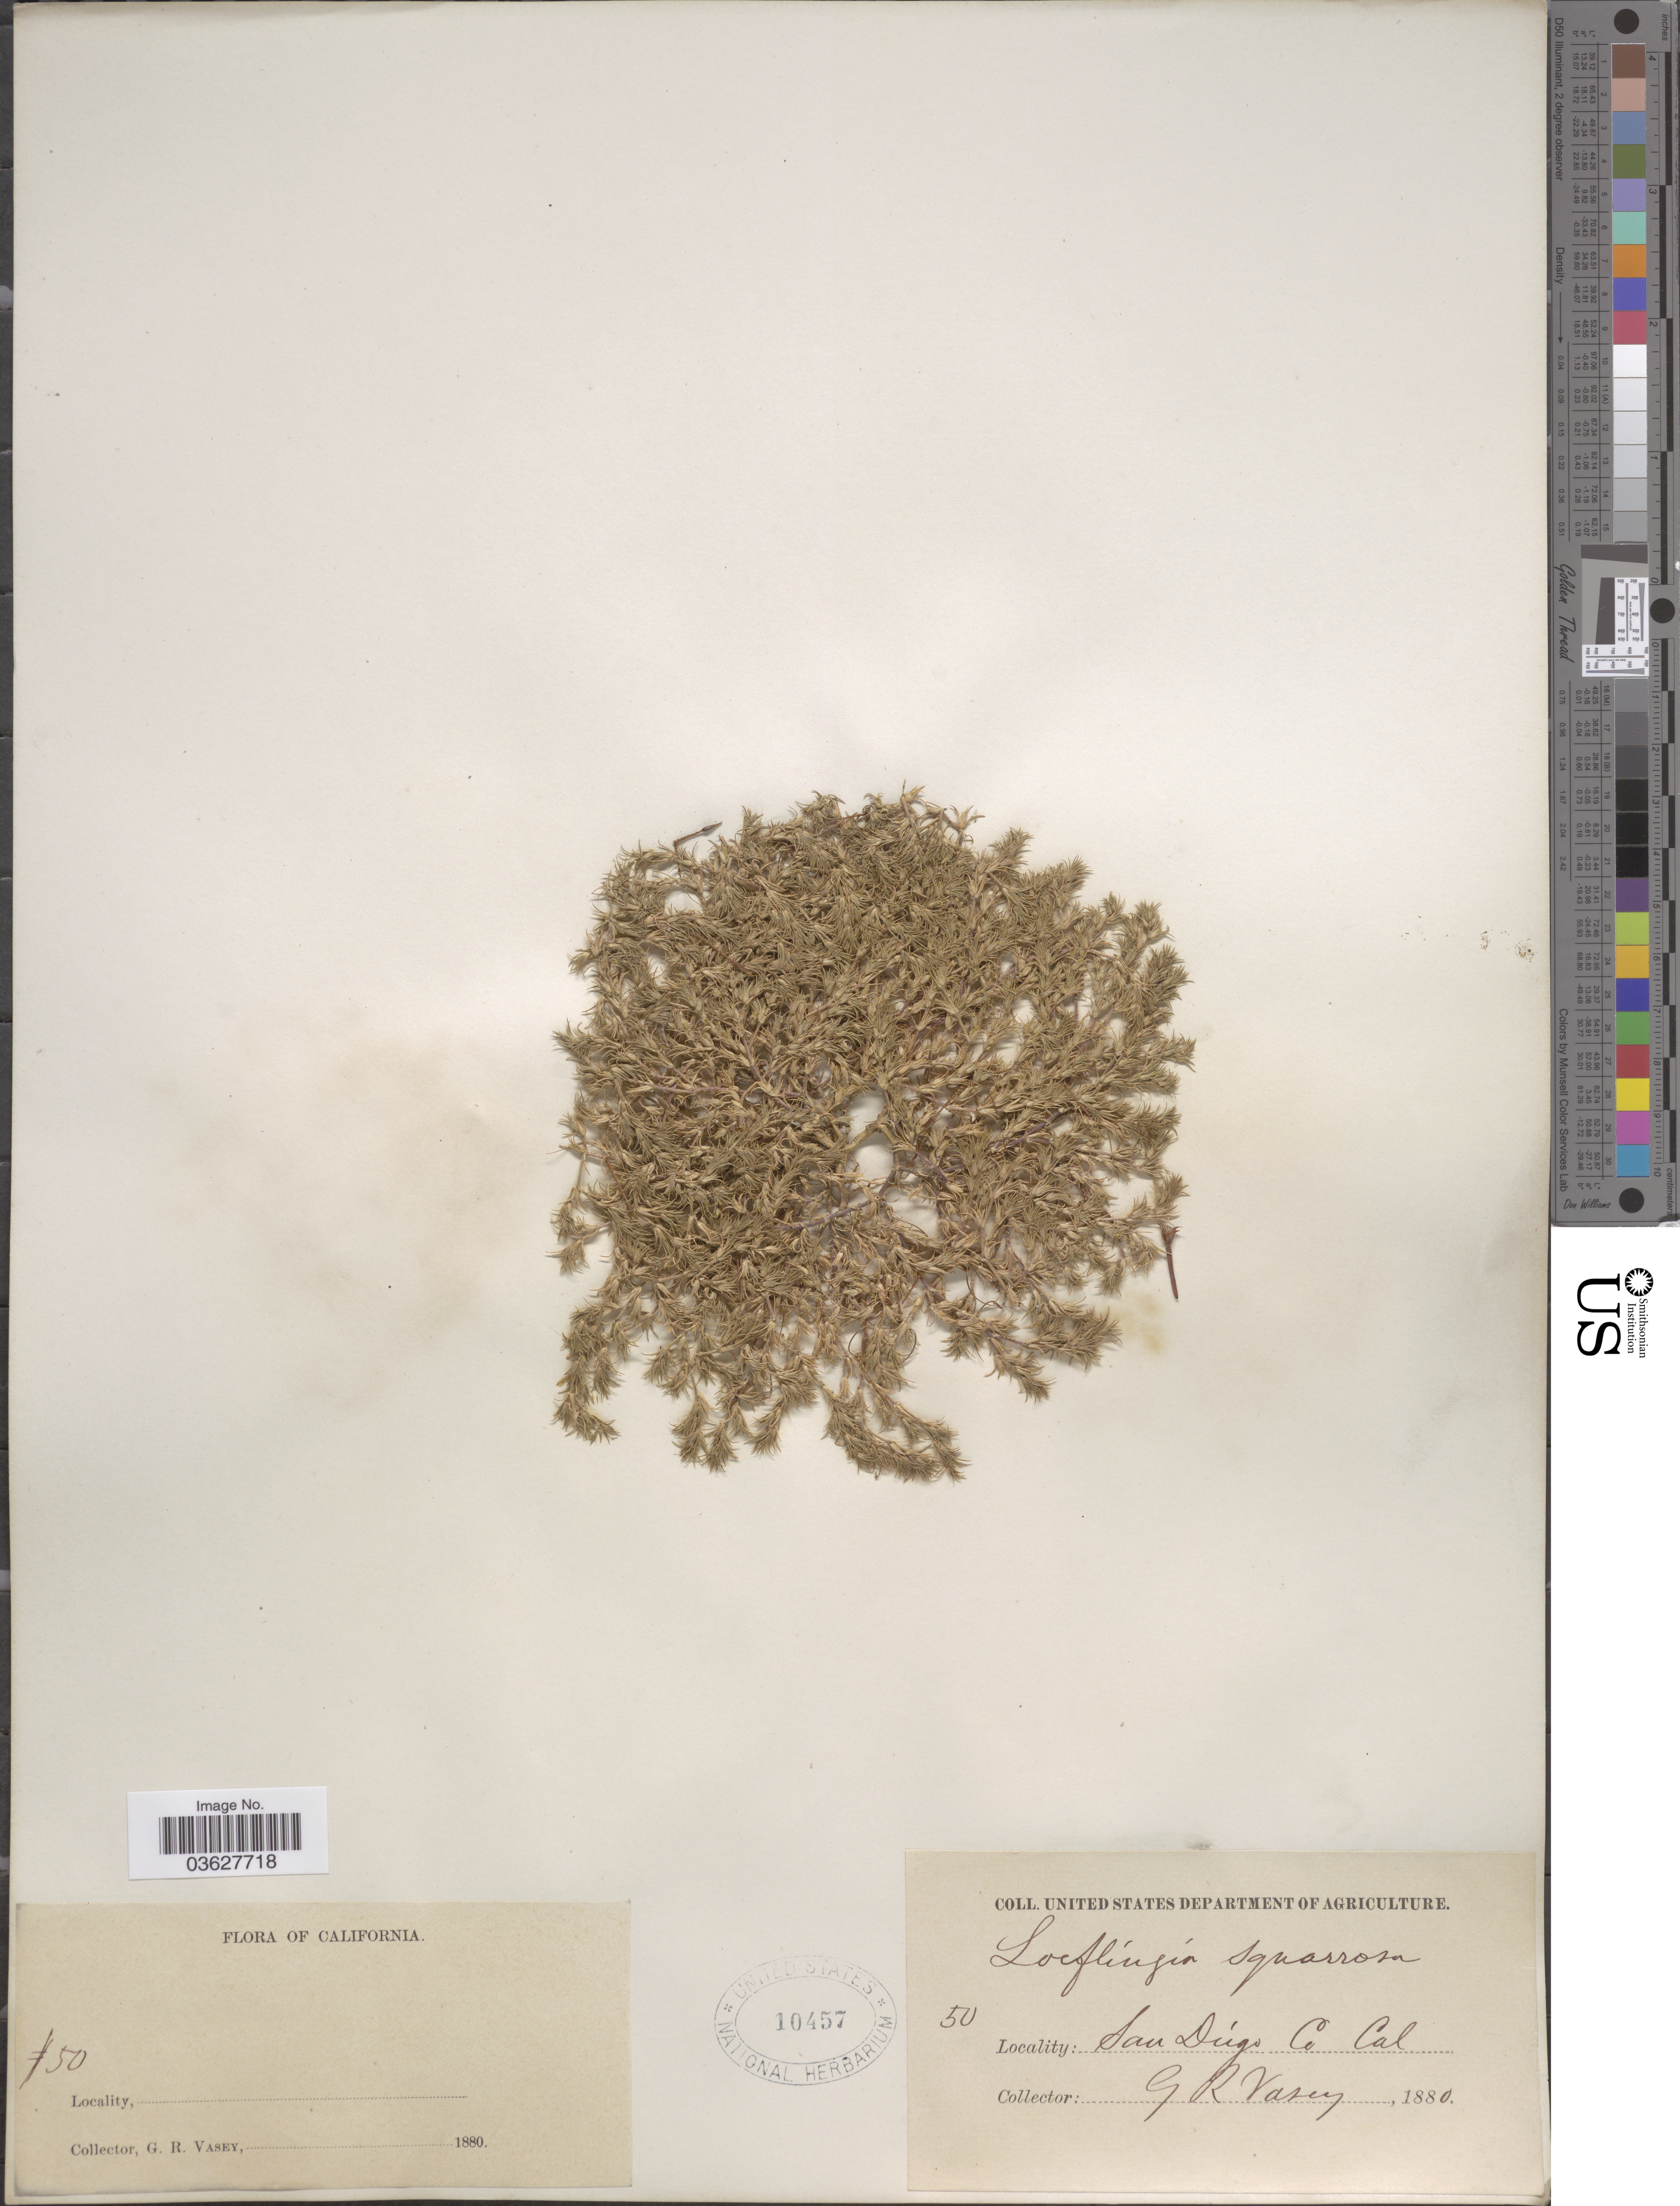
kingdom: Plantae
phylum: Tracheophyta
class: Magnoliopsida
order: Caryophyllales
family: Caryophyllaceae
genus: Loeflingia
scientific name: Loeflingia squarrosa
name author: Nutt.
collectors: G. R. Vasey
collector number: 50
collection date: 1880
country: United States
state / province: California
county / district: San Diego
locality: San Diego Co.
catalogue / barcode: US 10457